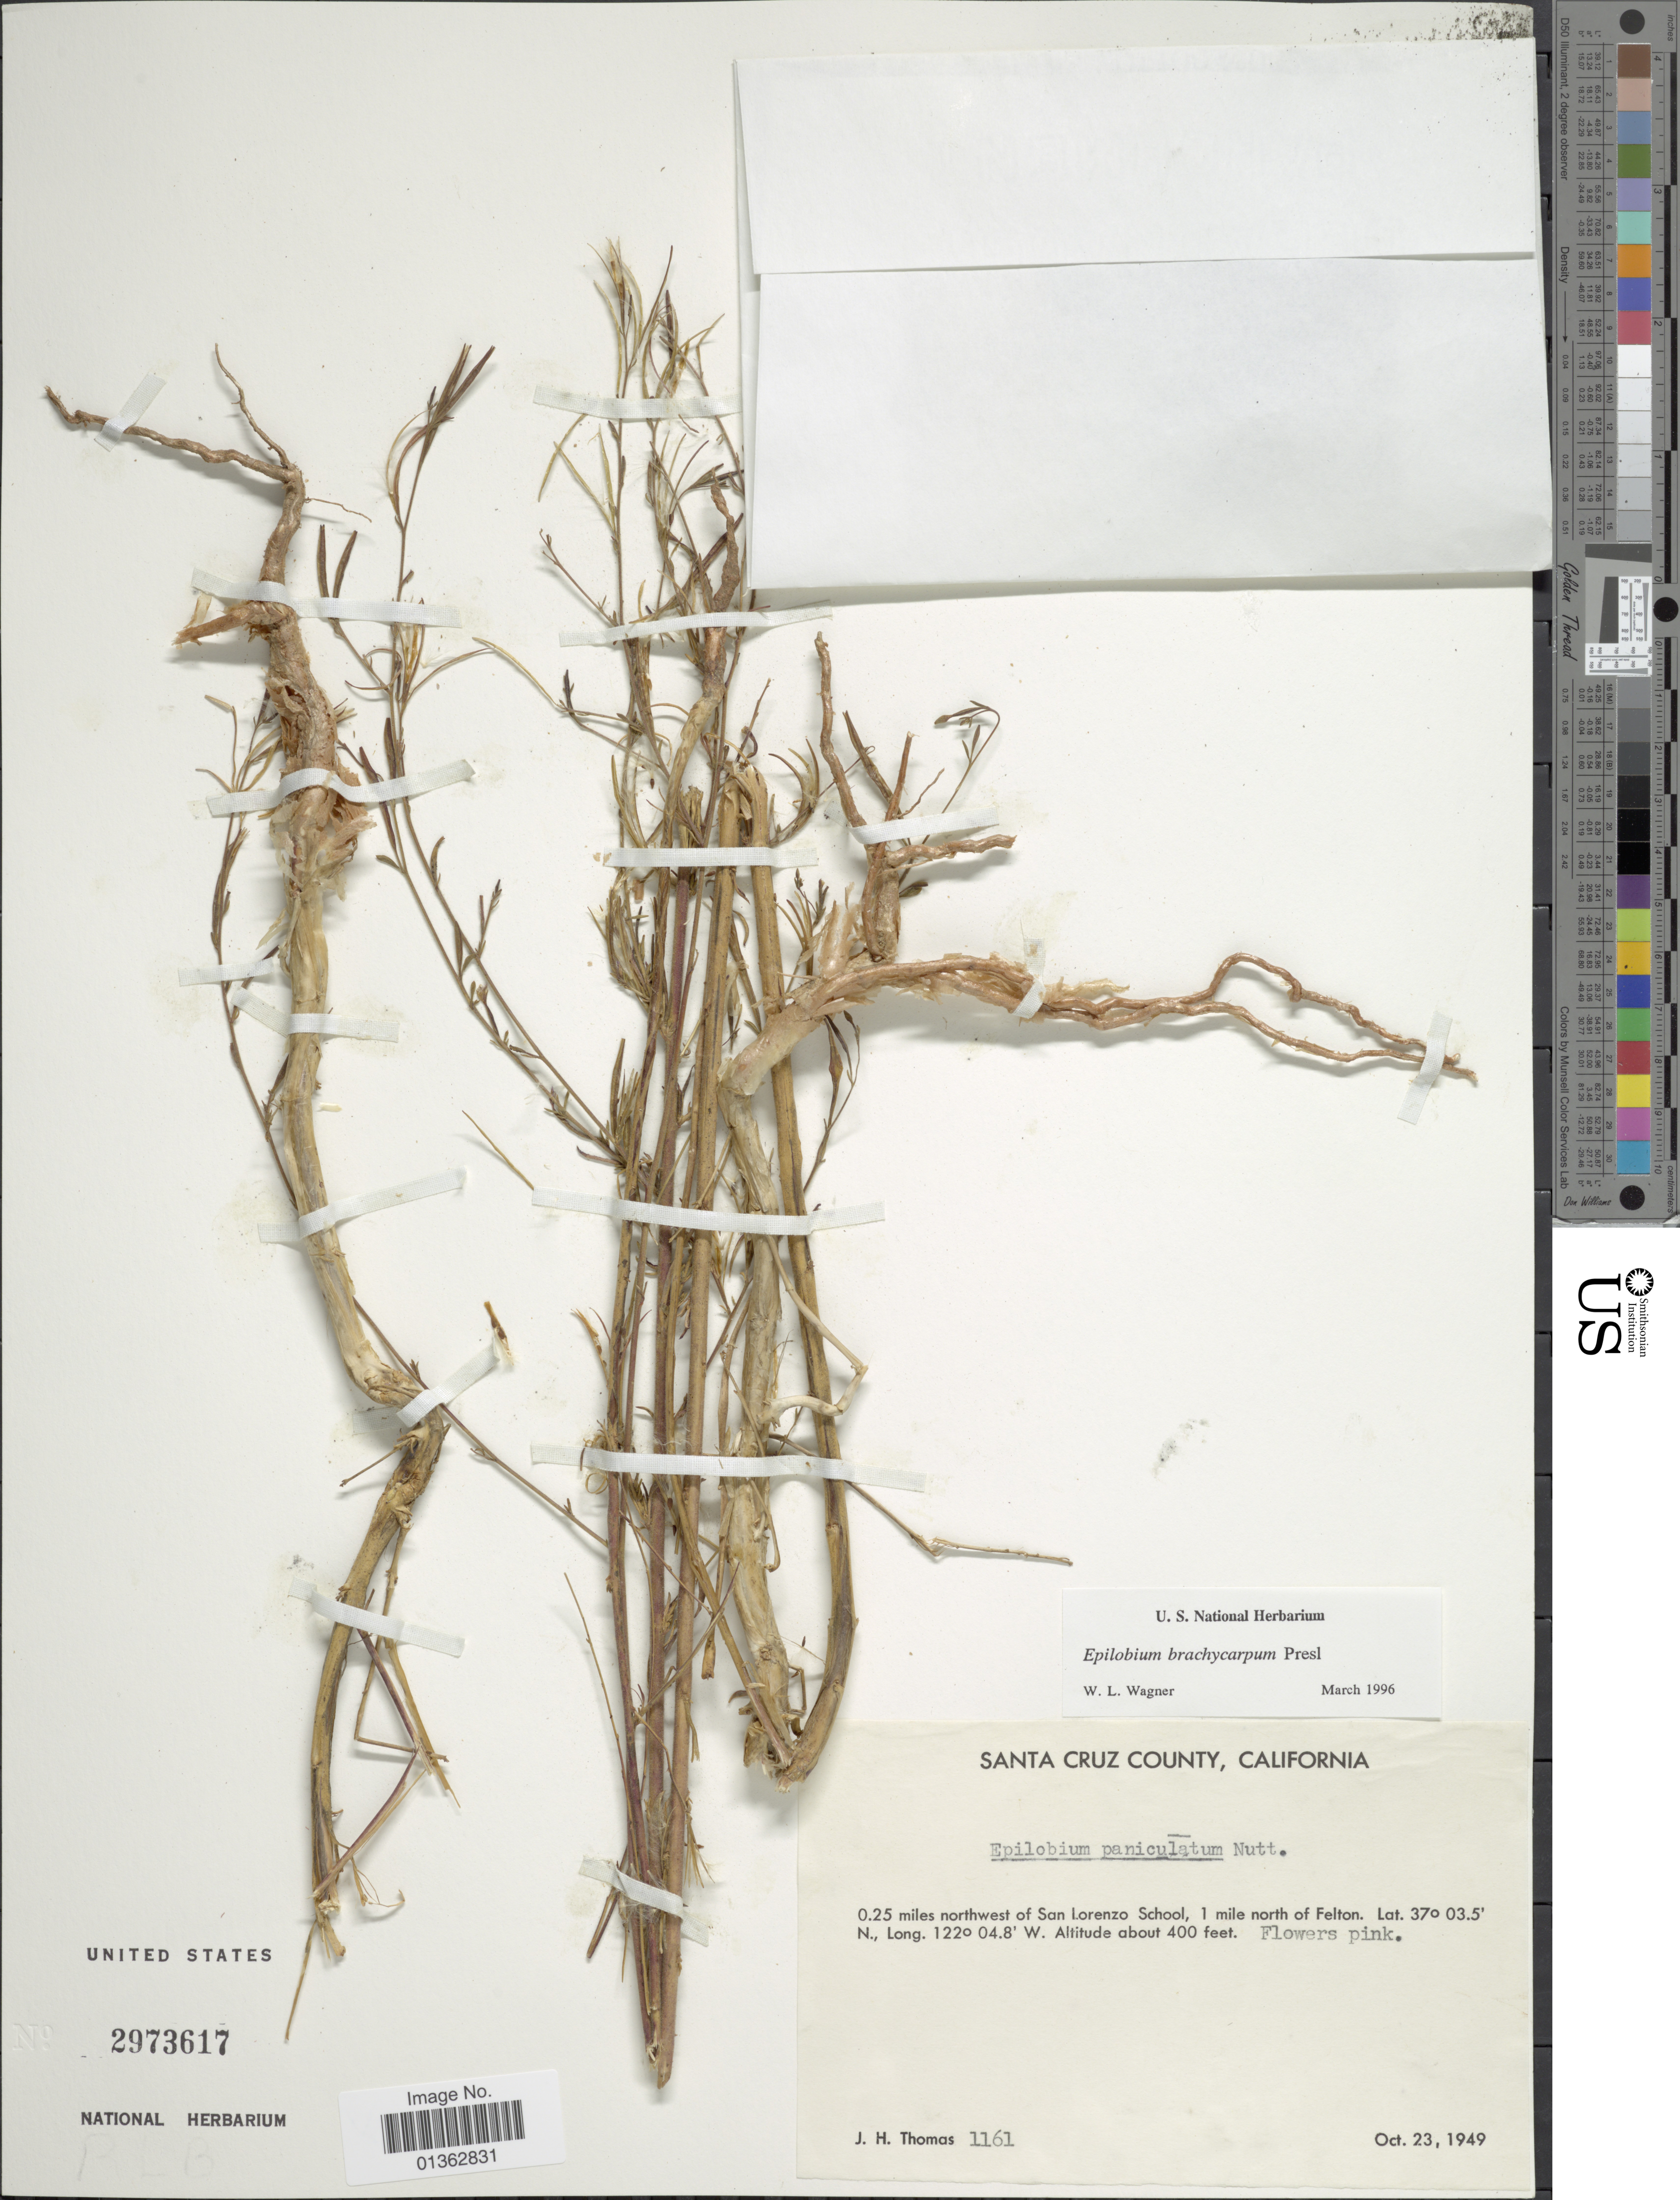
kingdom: Plantae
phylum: Tracheophyta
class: Magnoliopsida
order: Myrtales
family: Onagraceae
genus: Epilobium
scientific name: Epilobium brachycarpum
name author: C. Presl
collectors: J. H. Thomas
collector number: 1161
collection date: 1949-10-23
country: United States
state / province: California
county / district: Santa Cruz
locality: Santa Cruz County. 0.25 miles northwest of San Lorenzo School, 1 mile north of Felton.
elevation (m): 122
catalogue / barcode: US 2973617